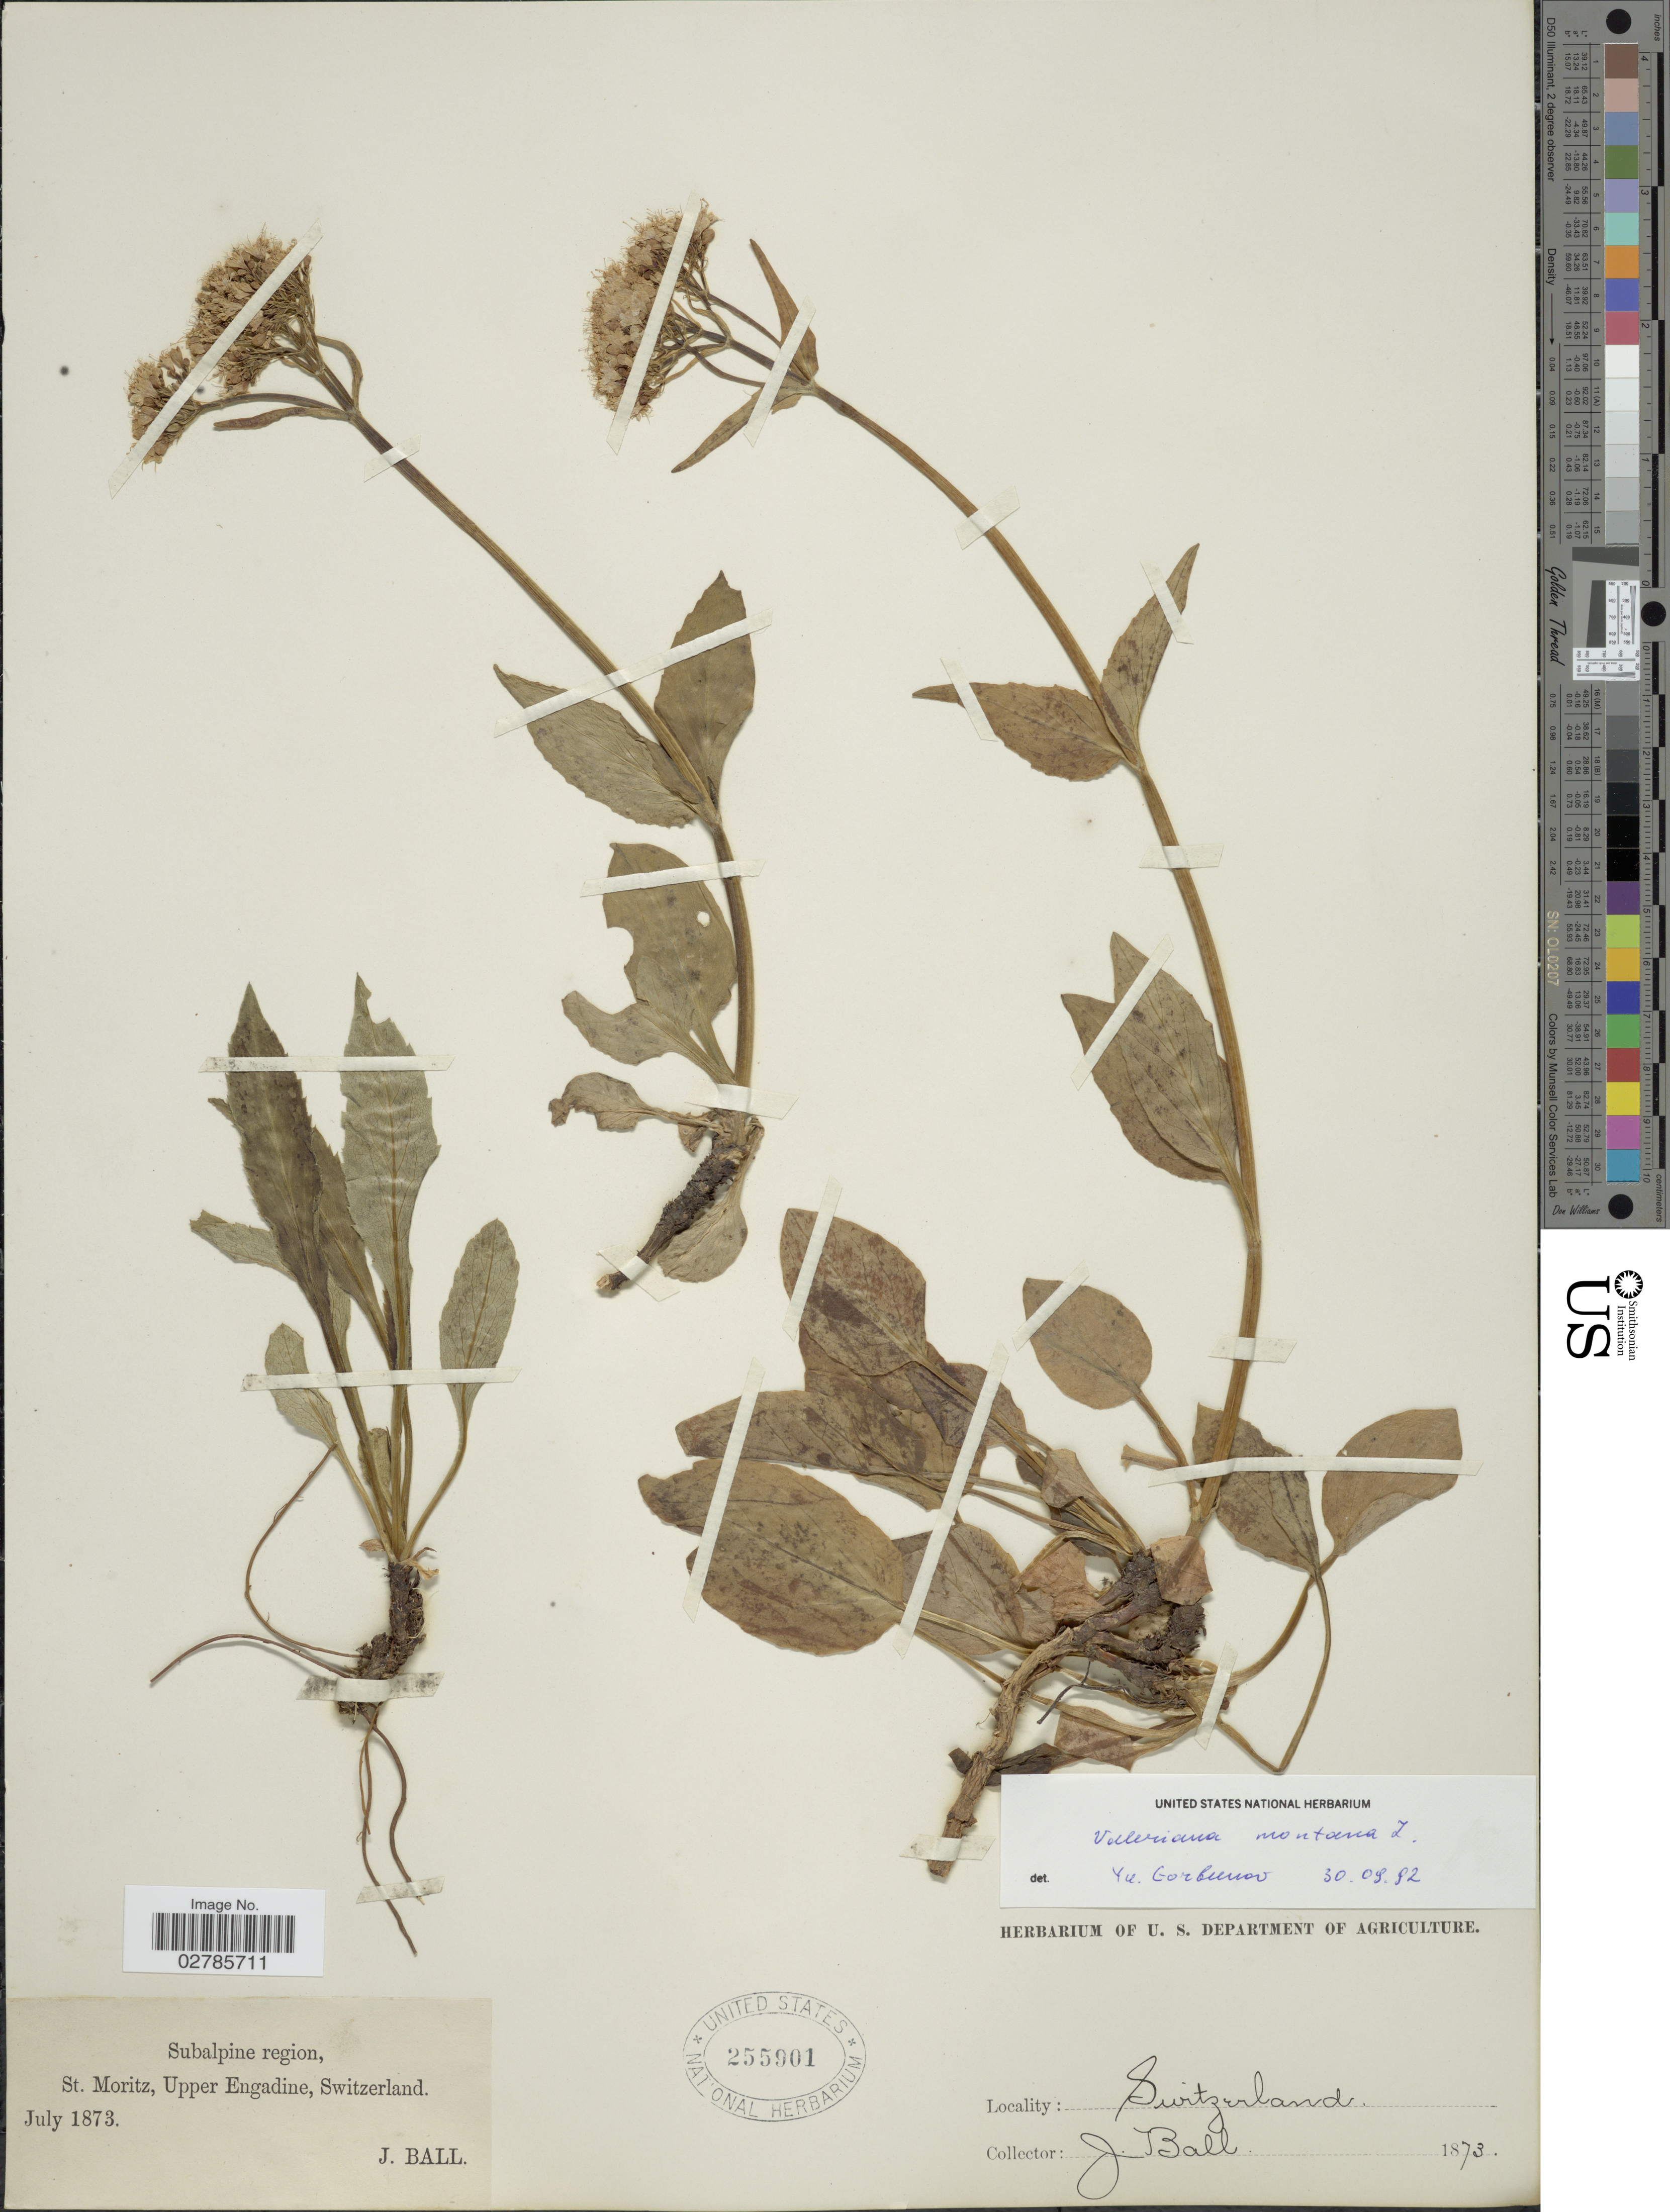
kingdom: Plantae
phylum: Tracheophyta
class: Magnoliopsida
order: Dipsacales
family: Caprifoliaceae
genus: Valeriana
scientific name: Valeriana montana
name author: L.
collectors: J. Ball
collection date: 1873-07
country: Switzerland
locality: Subalpine region, St. Moritz, Upper Engadine.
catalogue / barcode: US 255901